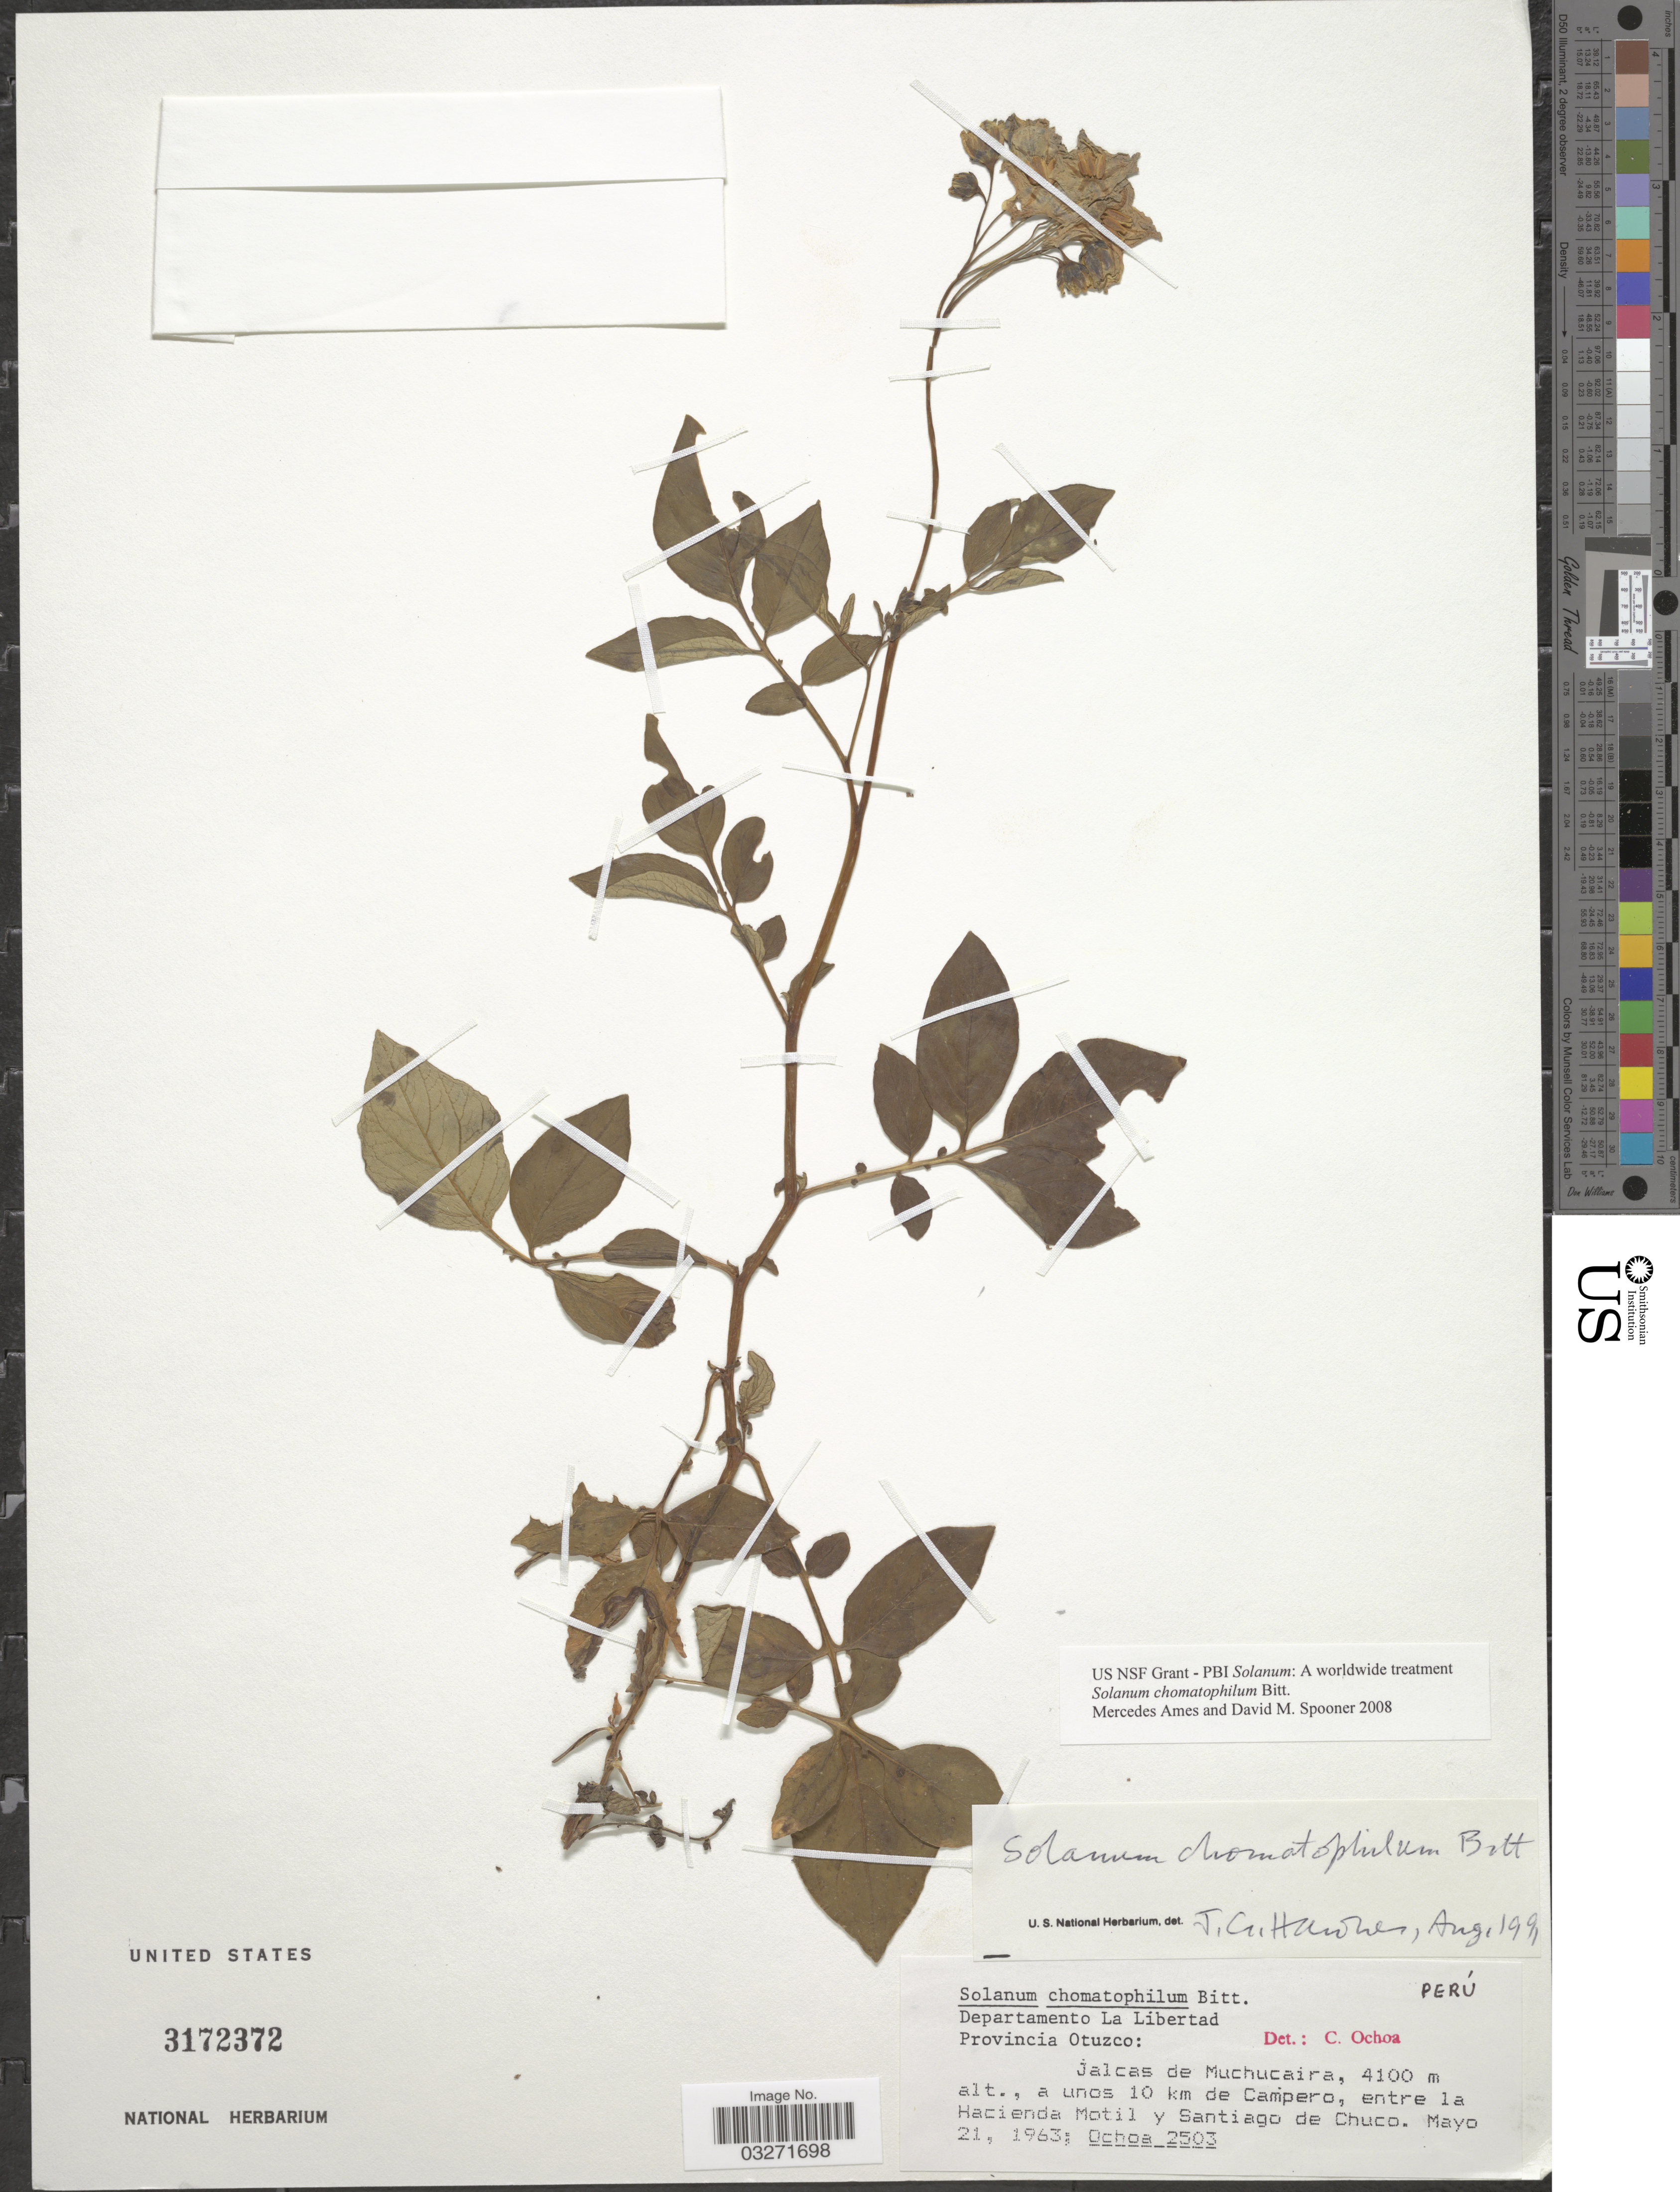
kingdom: Plantae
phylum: Tracheophyta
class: Magnoliopsida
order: Solanales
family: Solanaceae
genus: Solanum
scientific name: Solanum chomatophilum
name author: Bitter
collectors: -. Ochoa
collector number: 2503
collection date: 1963-05-21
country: Peru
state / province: La Libertad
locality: Departamento La Libertad. Provincia Otuzco: Jalcas de Muchucaira, a unos 10 km de Campero, entre la Hacienda Motil y Santiago de Chuco.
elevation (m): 4100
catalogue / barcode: US 3172372